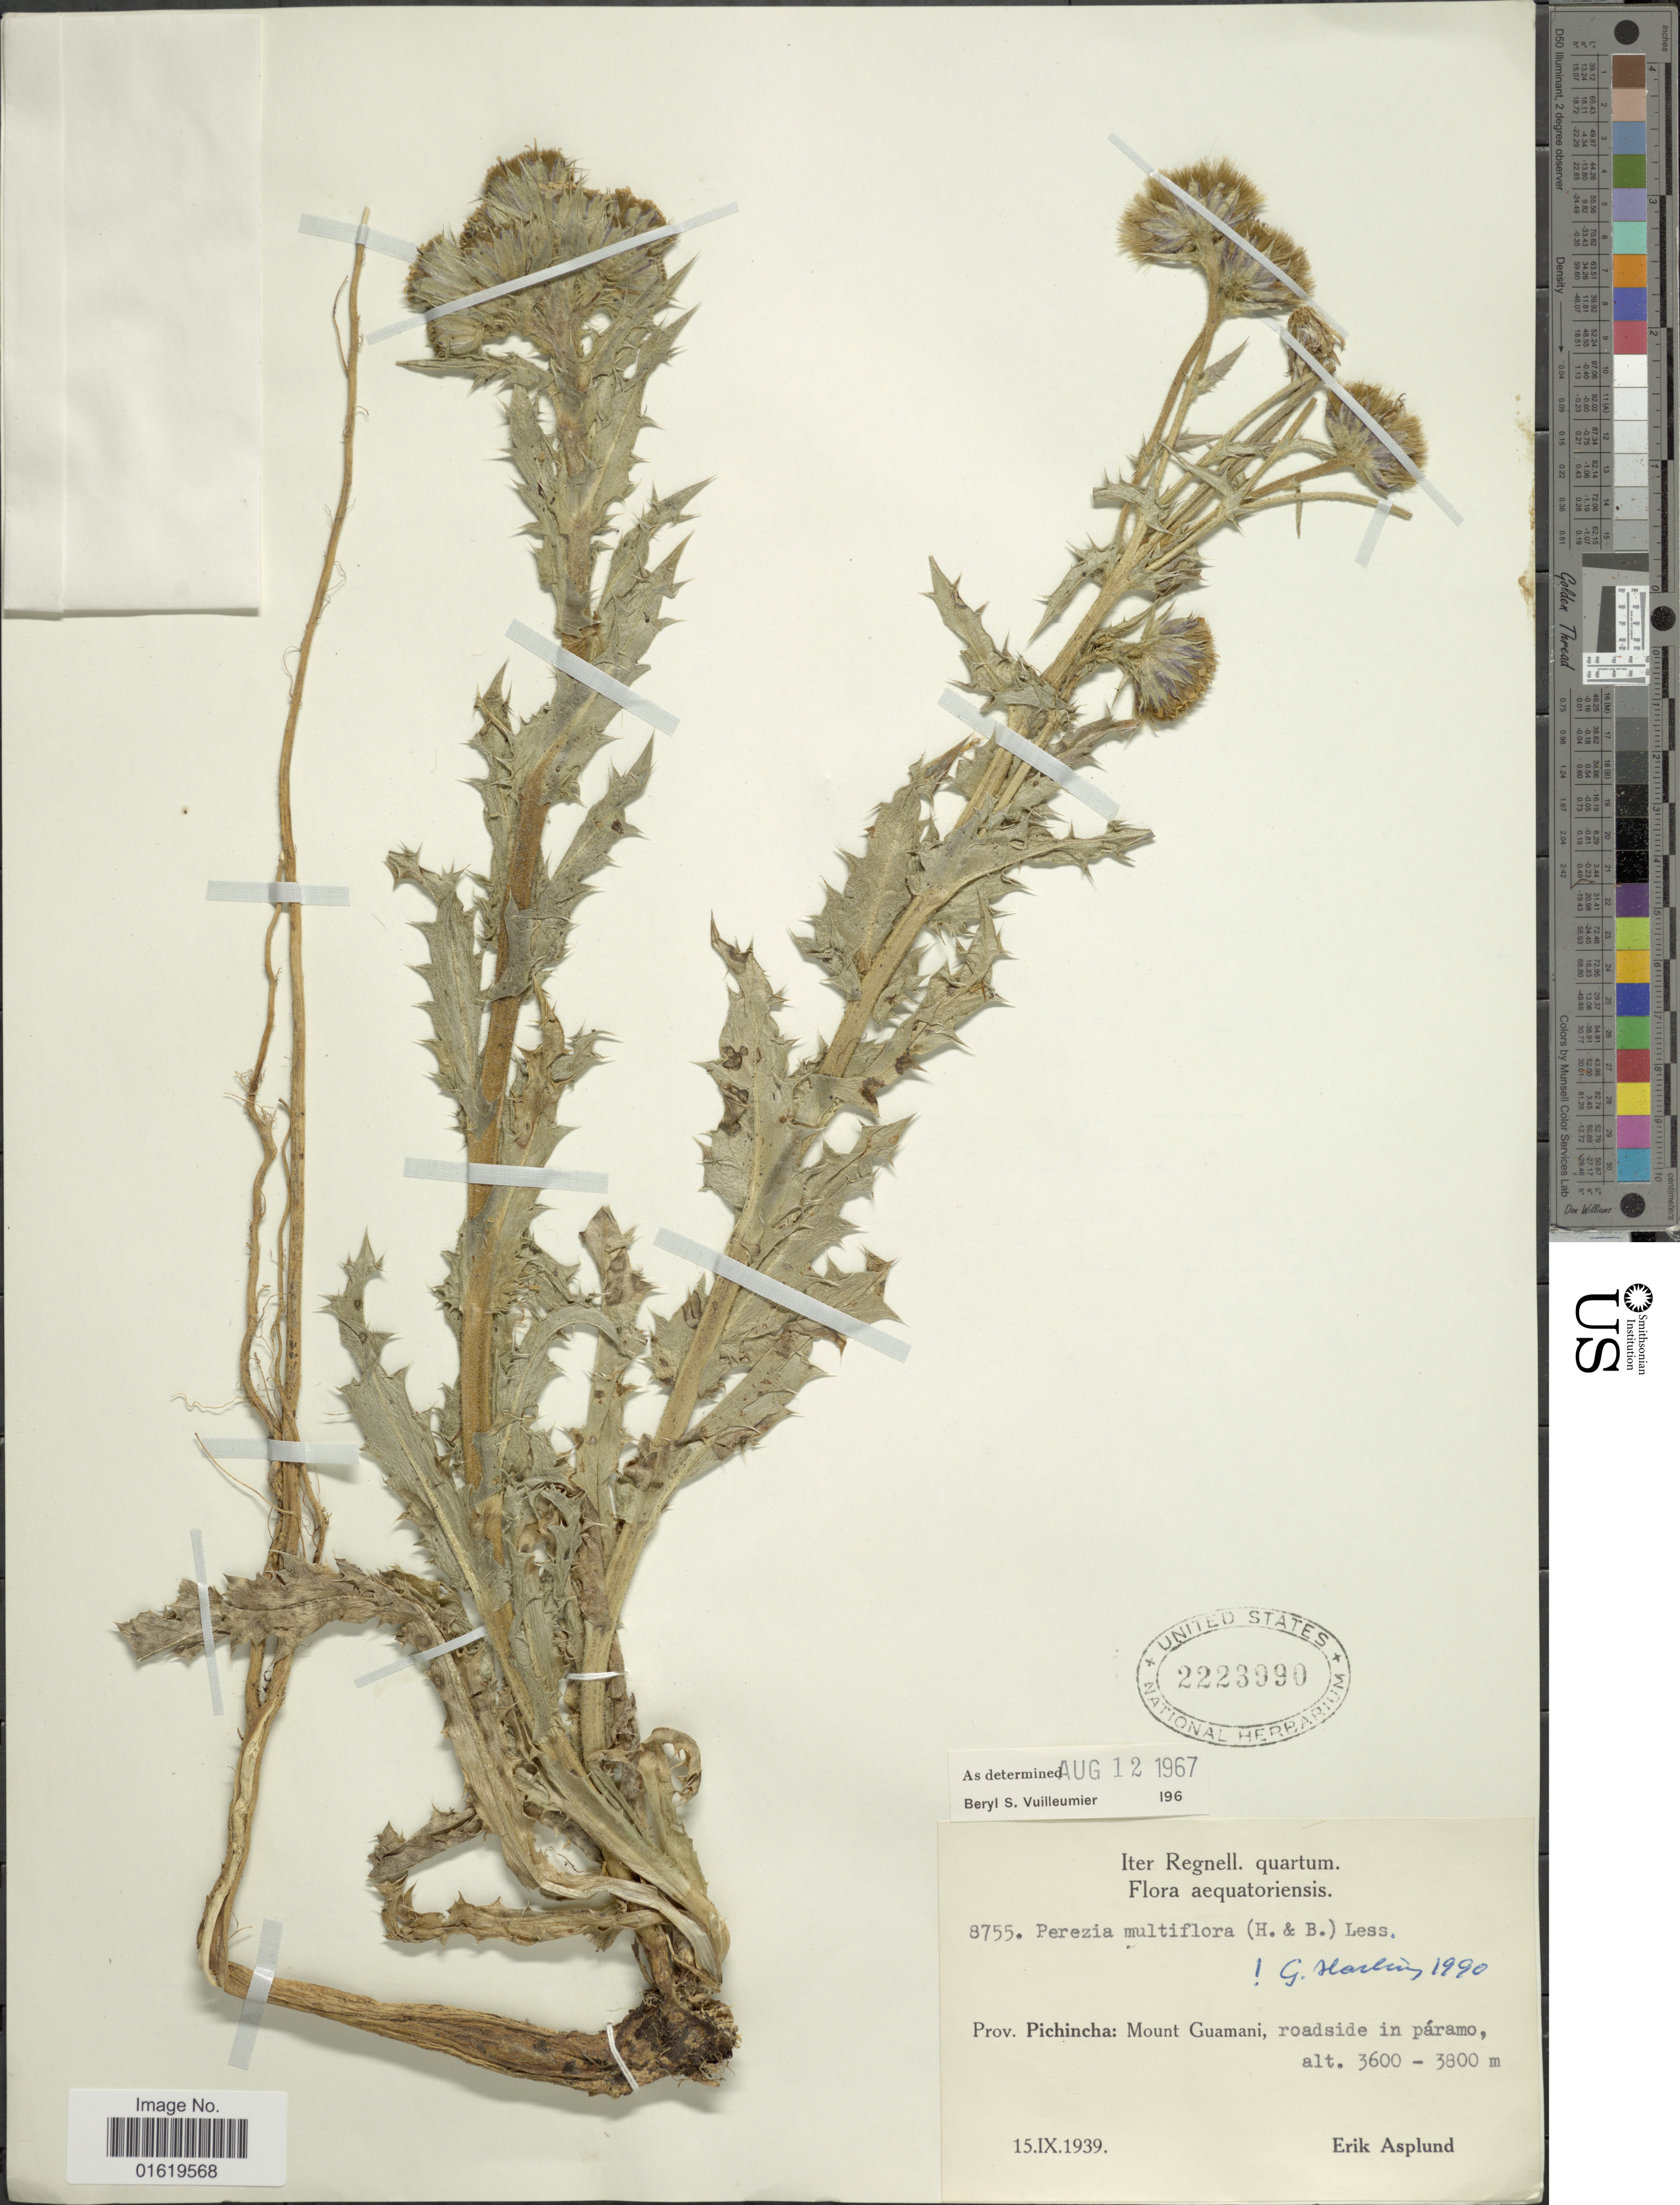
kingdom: Plantae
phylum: Tracheophyta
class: Magnoliopsida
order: Asterales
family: Asteraceae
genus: Perezia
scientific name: Perezia multiflora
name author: Less.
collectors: E. Asplund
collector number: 8755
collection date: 1939-09-15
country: Ecuador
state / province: Pichincha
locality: Prov. Pichincha: Mount Guamani, roadside in páramo.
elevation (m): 3600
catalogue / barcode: US 2223990